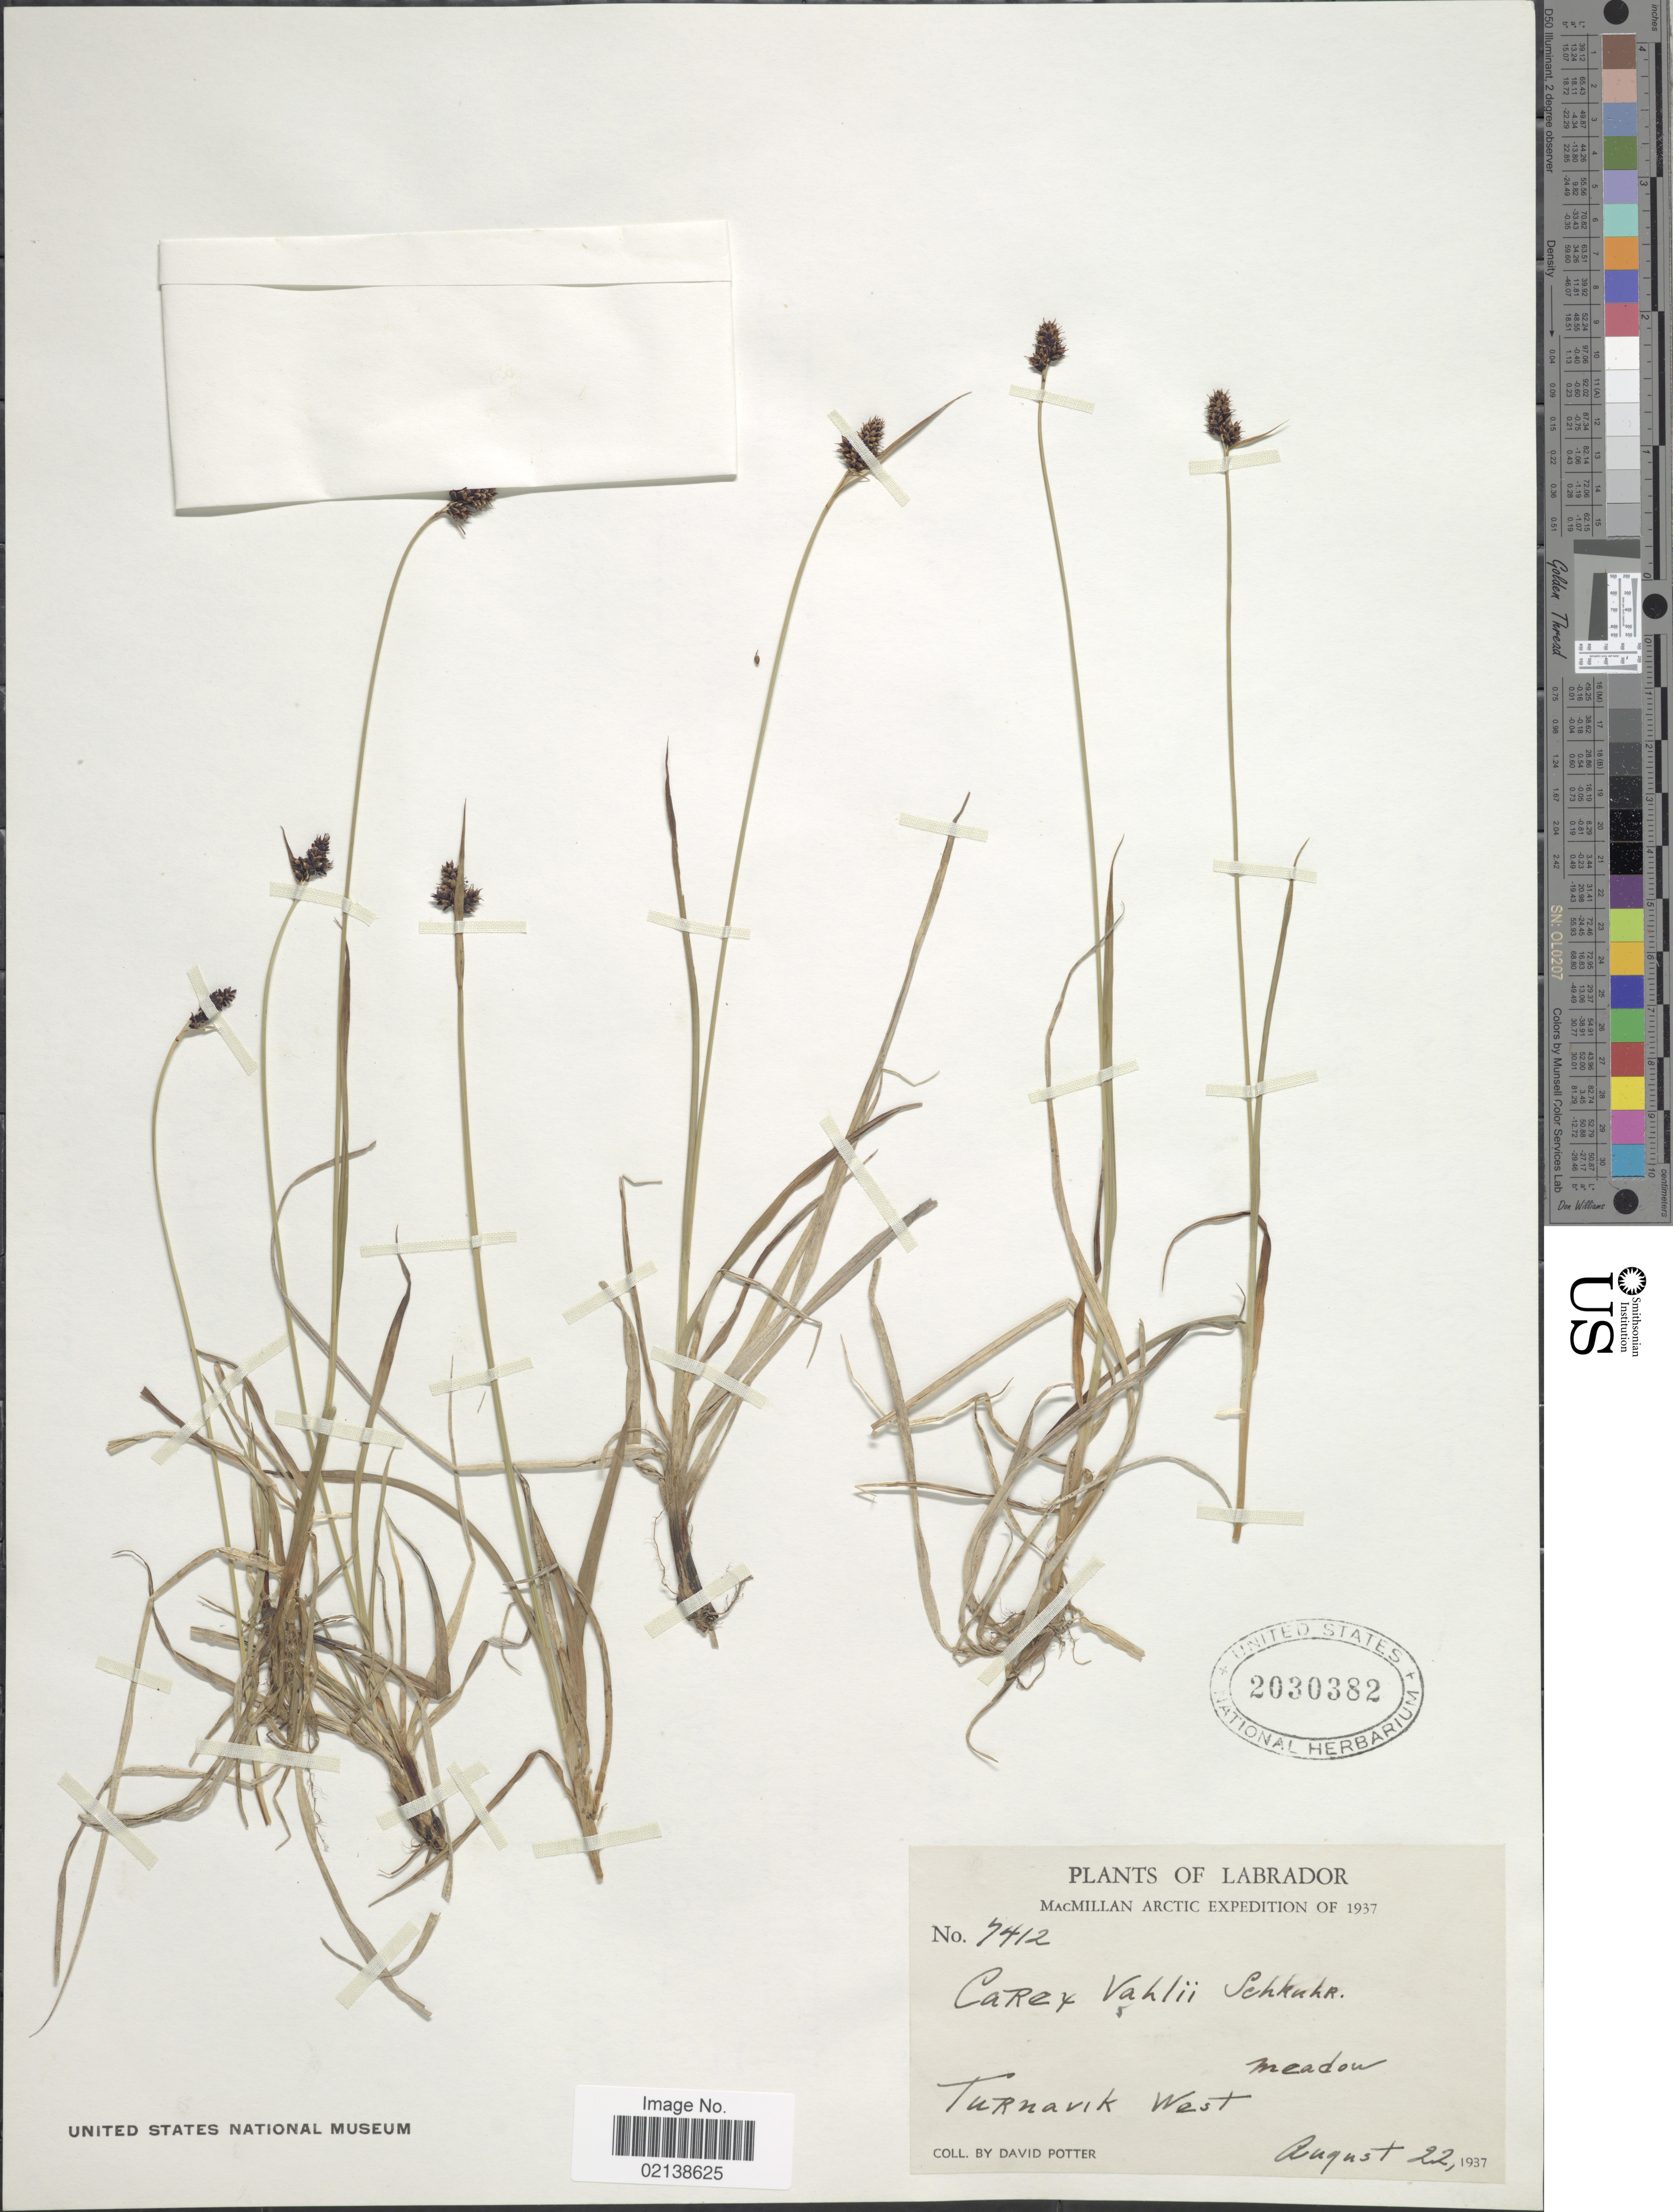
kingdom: Plantae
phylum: Tracheophyta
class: Liliopsida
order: Poales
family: Cyperaceae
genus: Carex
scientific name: Carex norvegica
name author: Retz.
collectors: D. Potter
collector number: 7412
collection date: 1937-08-22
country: Canada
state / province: Newfoundland and Labrador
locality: Labrador, MacMillan Arctic, Turnavik West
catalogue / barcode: US 2030382